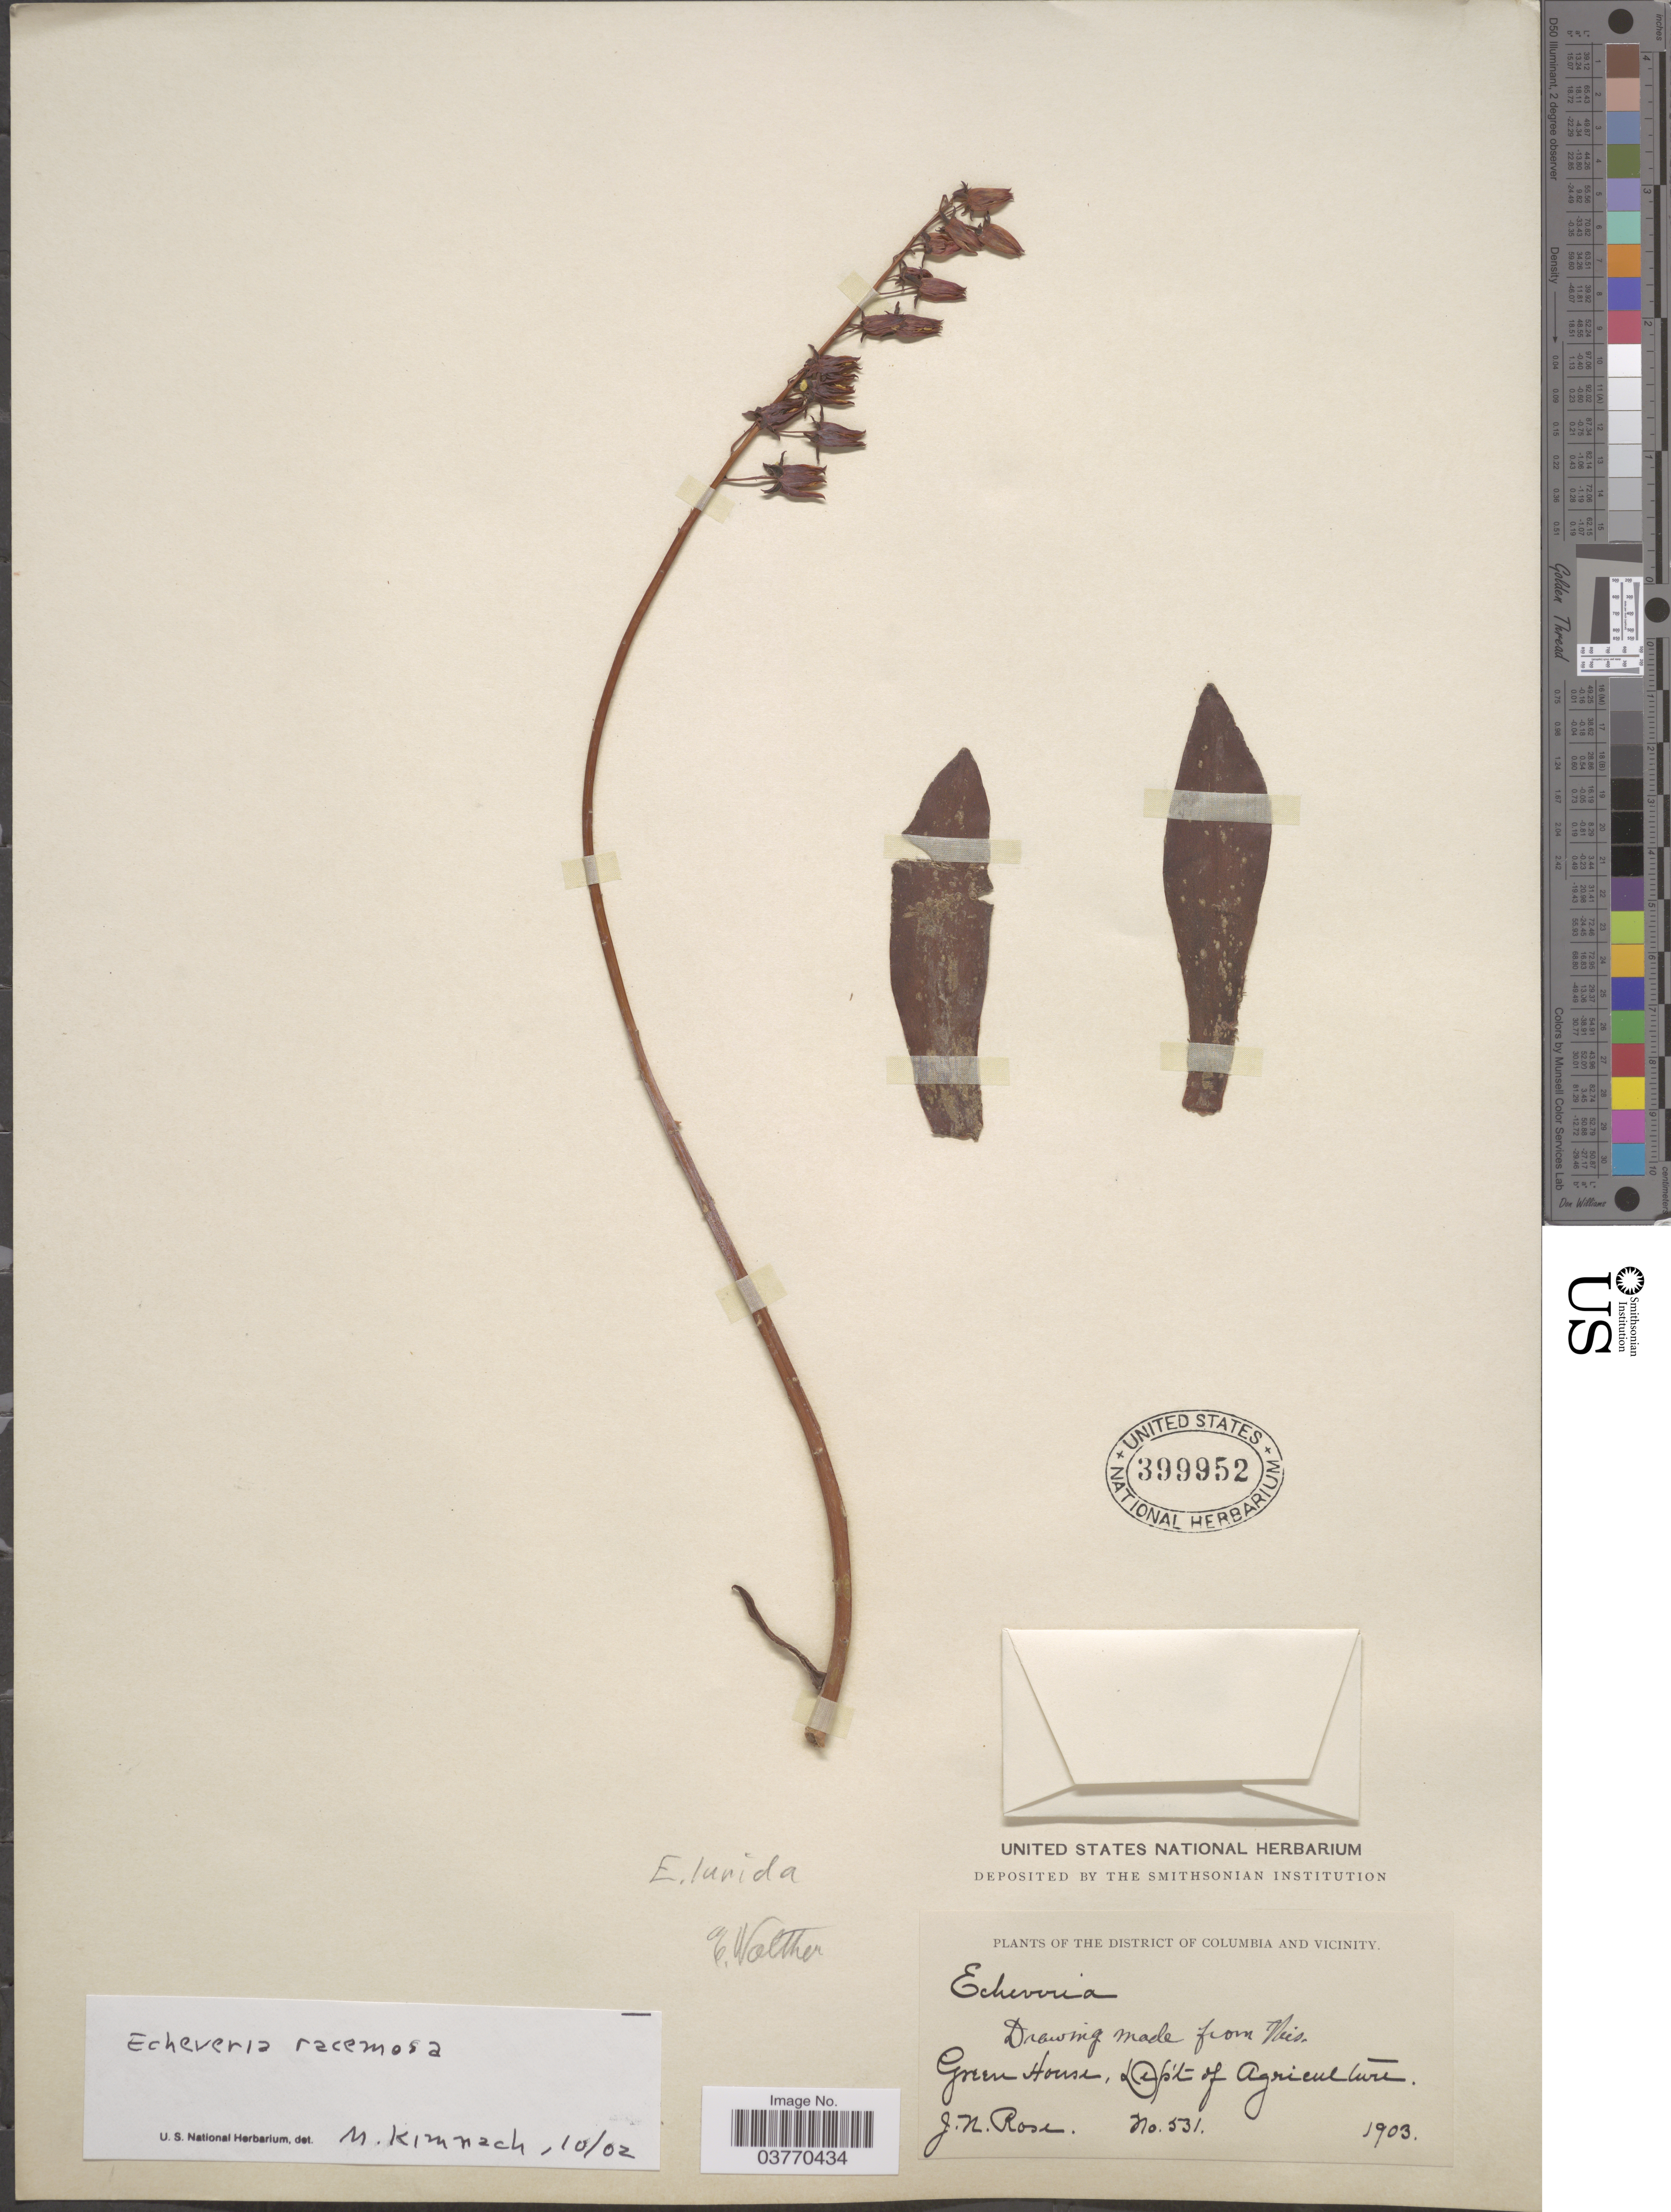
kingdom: Plantae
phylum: Tracheophyta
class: Magnoliopsida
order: Saxifragales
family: Crassulaceae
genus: Echeveria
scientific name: Echeveria racemosa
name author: Schltdl. & Cham.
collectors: J. N. Rose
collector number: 531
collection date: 1903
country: United States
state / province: District of Columbia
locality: The District Columbia and vicinity. Green House, Dept of Agriculture.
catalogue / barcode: US 399952